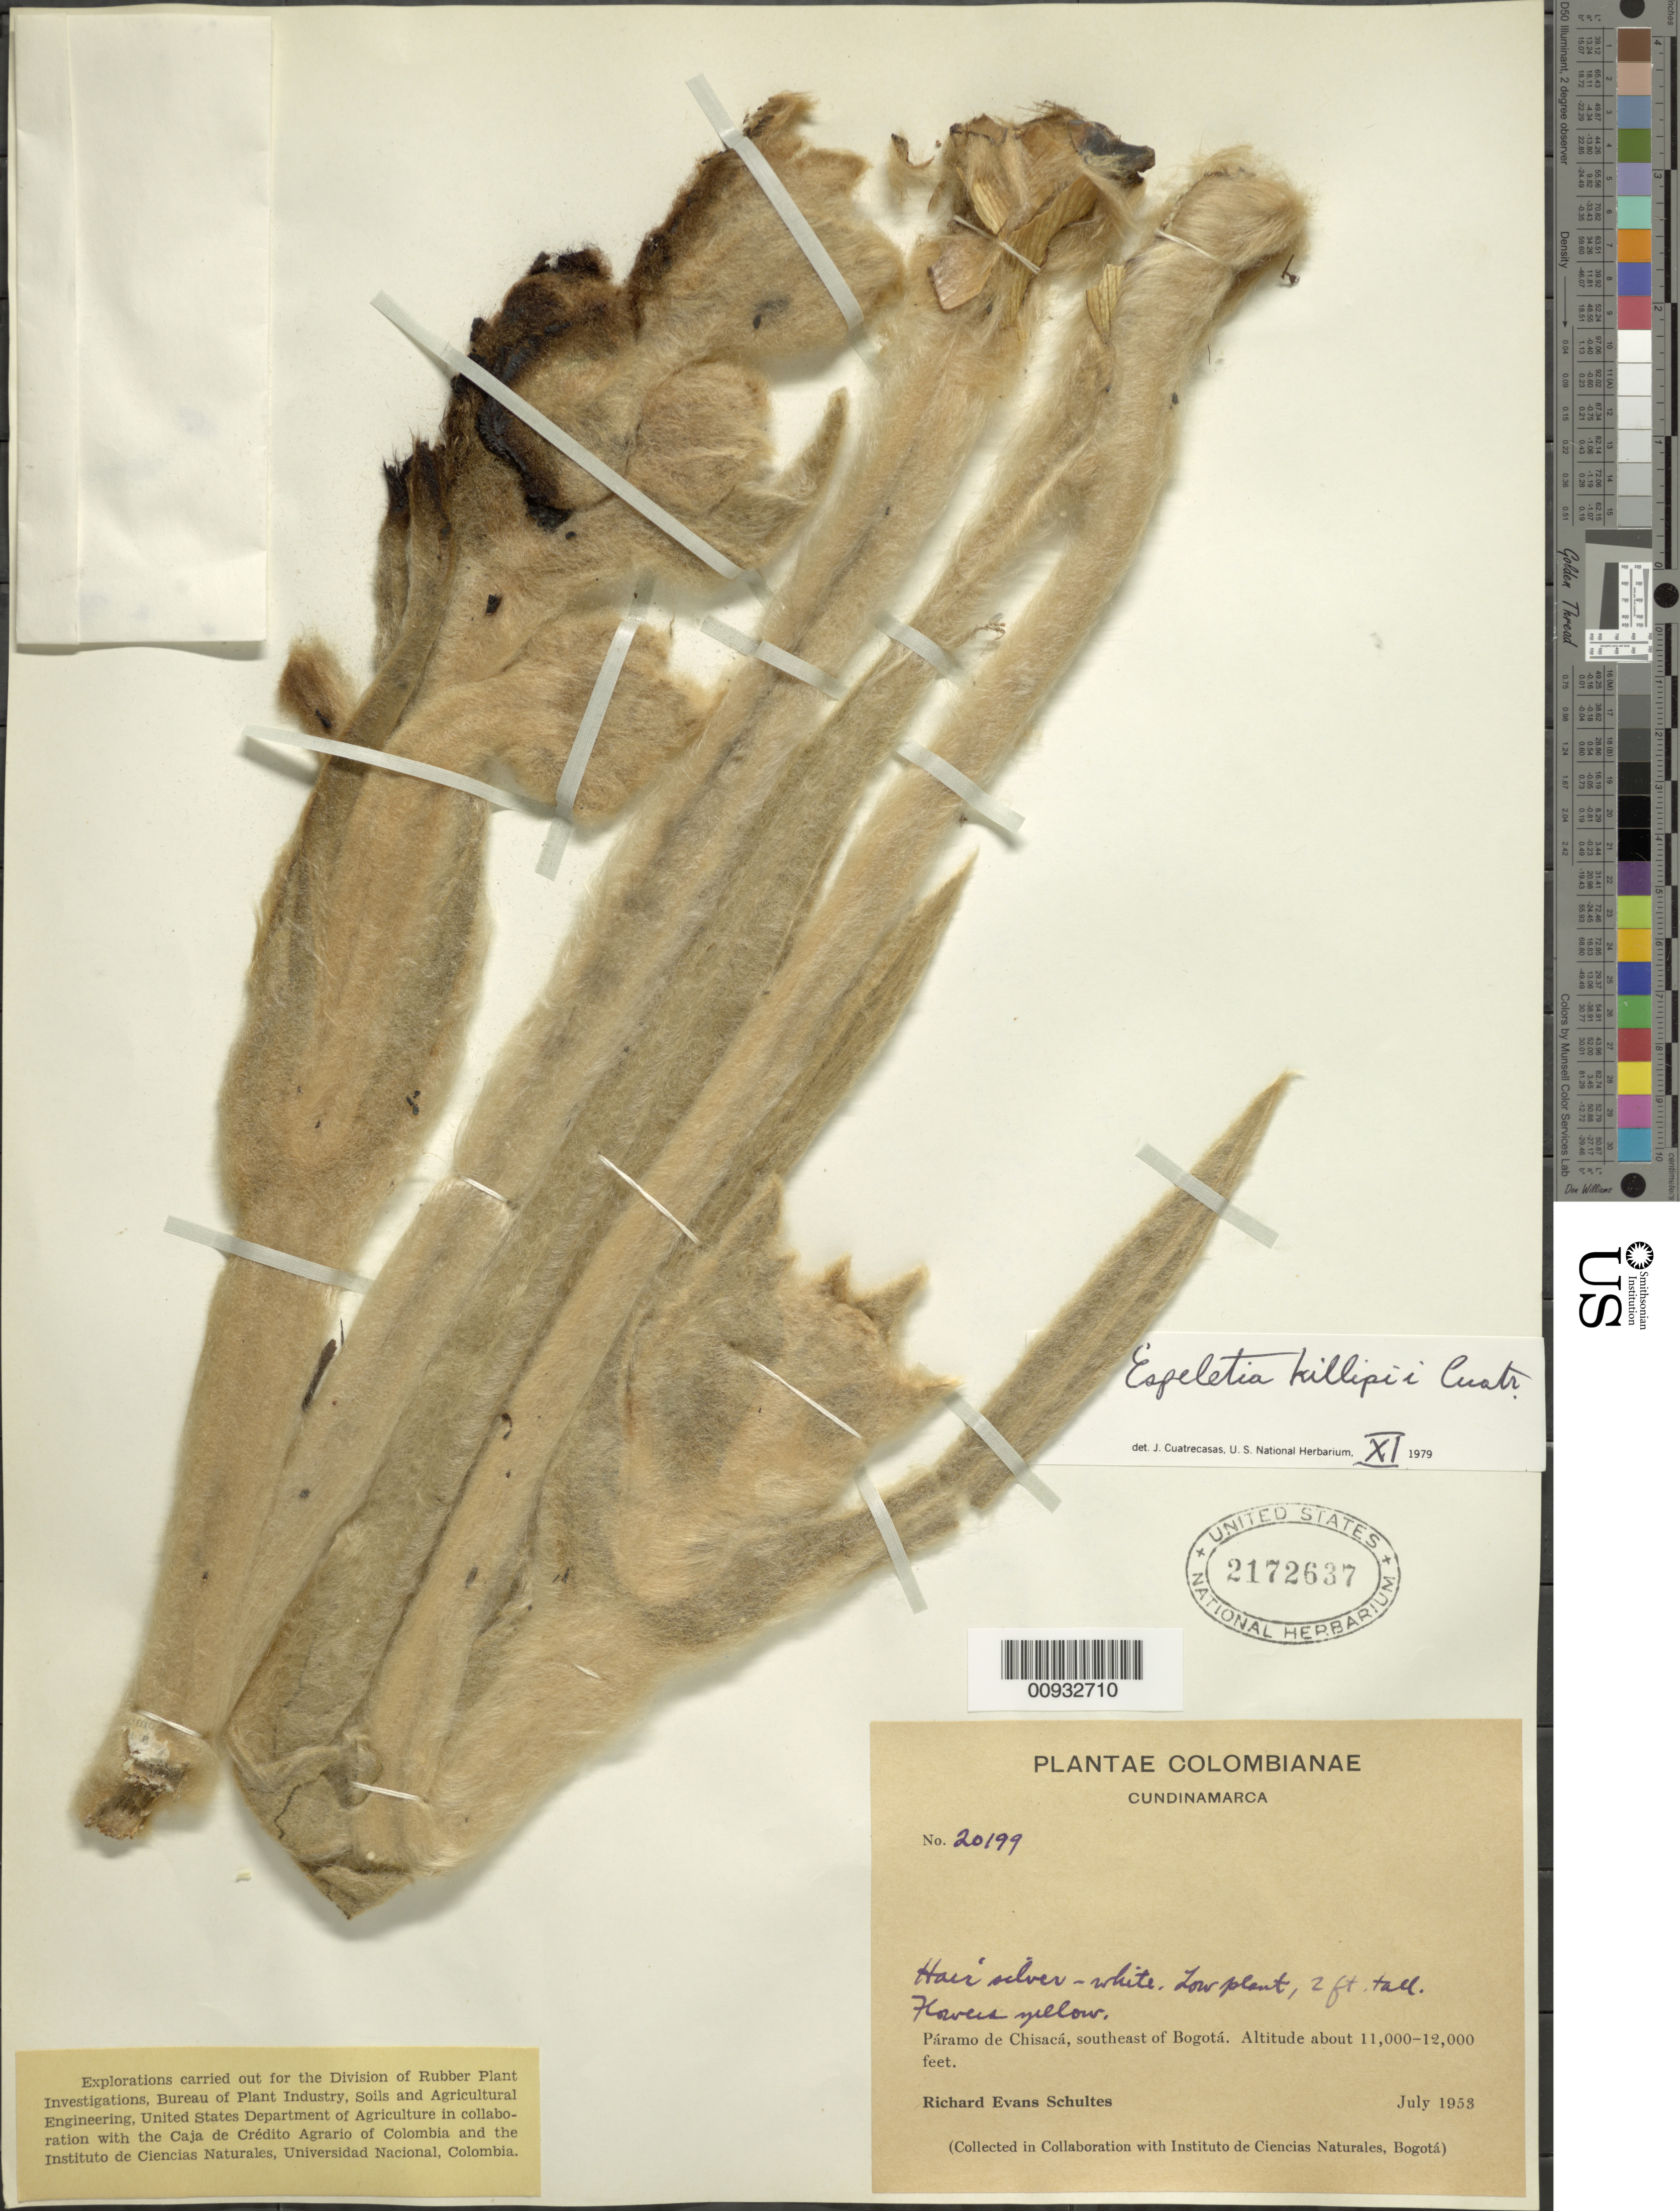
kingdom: Plantae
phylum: Tracheophyta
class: Magnoliopsida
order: Asterales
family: Asteraceae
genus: Espeletia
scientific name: Espeletia killipii var. chisacana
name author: Cuatrec.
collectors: R. E. Schultes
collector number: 20199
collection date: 1953-07-01/1953-07-31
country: Colombia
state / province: Cundinamarca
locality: Páramo de Chisacá. SE of Bogotá.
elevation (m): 3650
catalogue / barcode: US 2172637